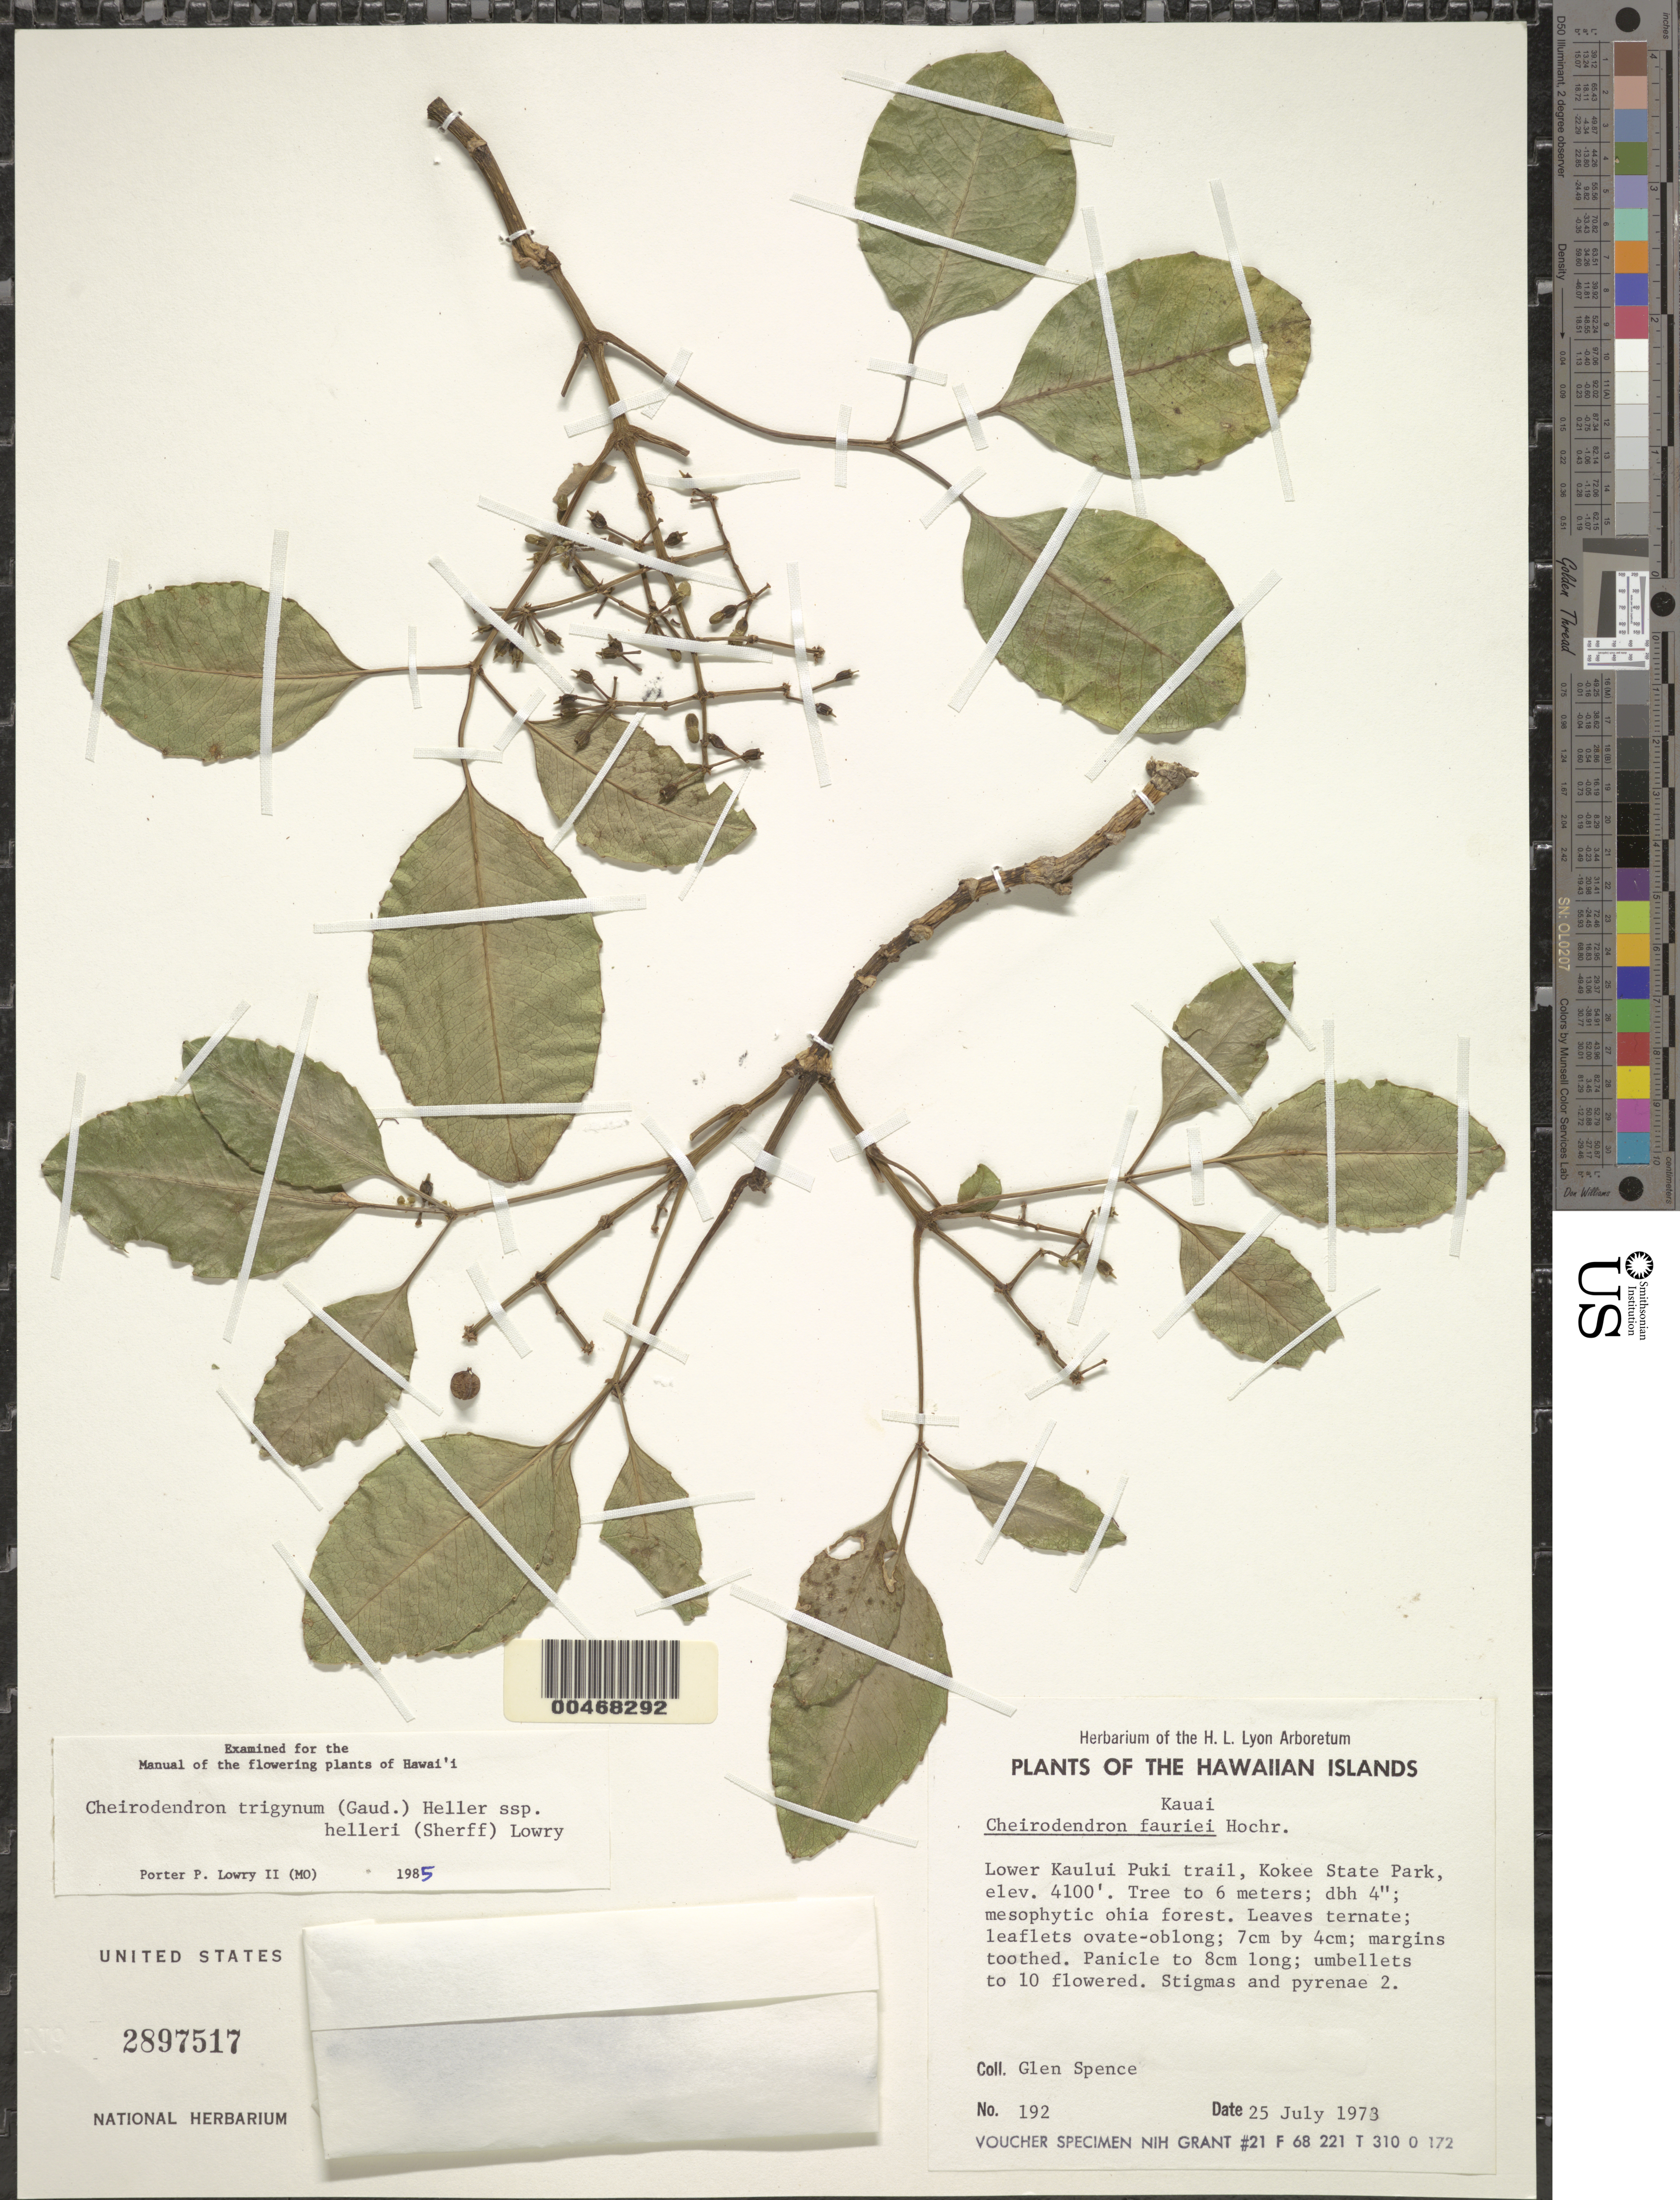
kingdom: Plantae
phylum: Tracheophyta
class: Magnoliopsida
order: Apiales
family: Araliaceae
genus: Cheirodendron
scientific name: Cheirodendron trigynum subsp. helleri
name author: (Gaudich.) A. Heller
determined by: Lowry, P. P., (MO), Missouri Botanical Garden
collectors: G. Spence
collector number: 192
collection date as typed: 25 Jul 1973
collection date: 1973-07-25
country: United States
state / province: Hawaii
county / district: Kauai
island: Kaua'i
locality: Lower Kaului Puki trail, Kokee State Park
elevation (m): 1250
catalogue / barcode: US 2897517